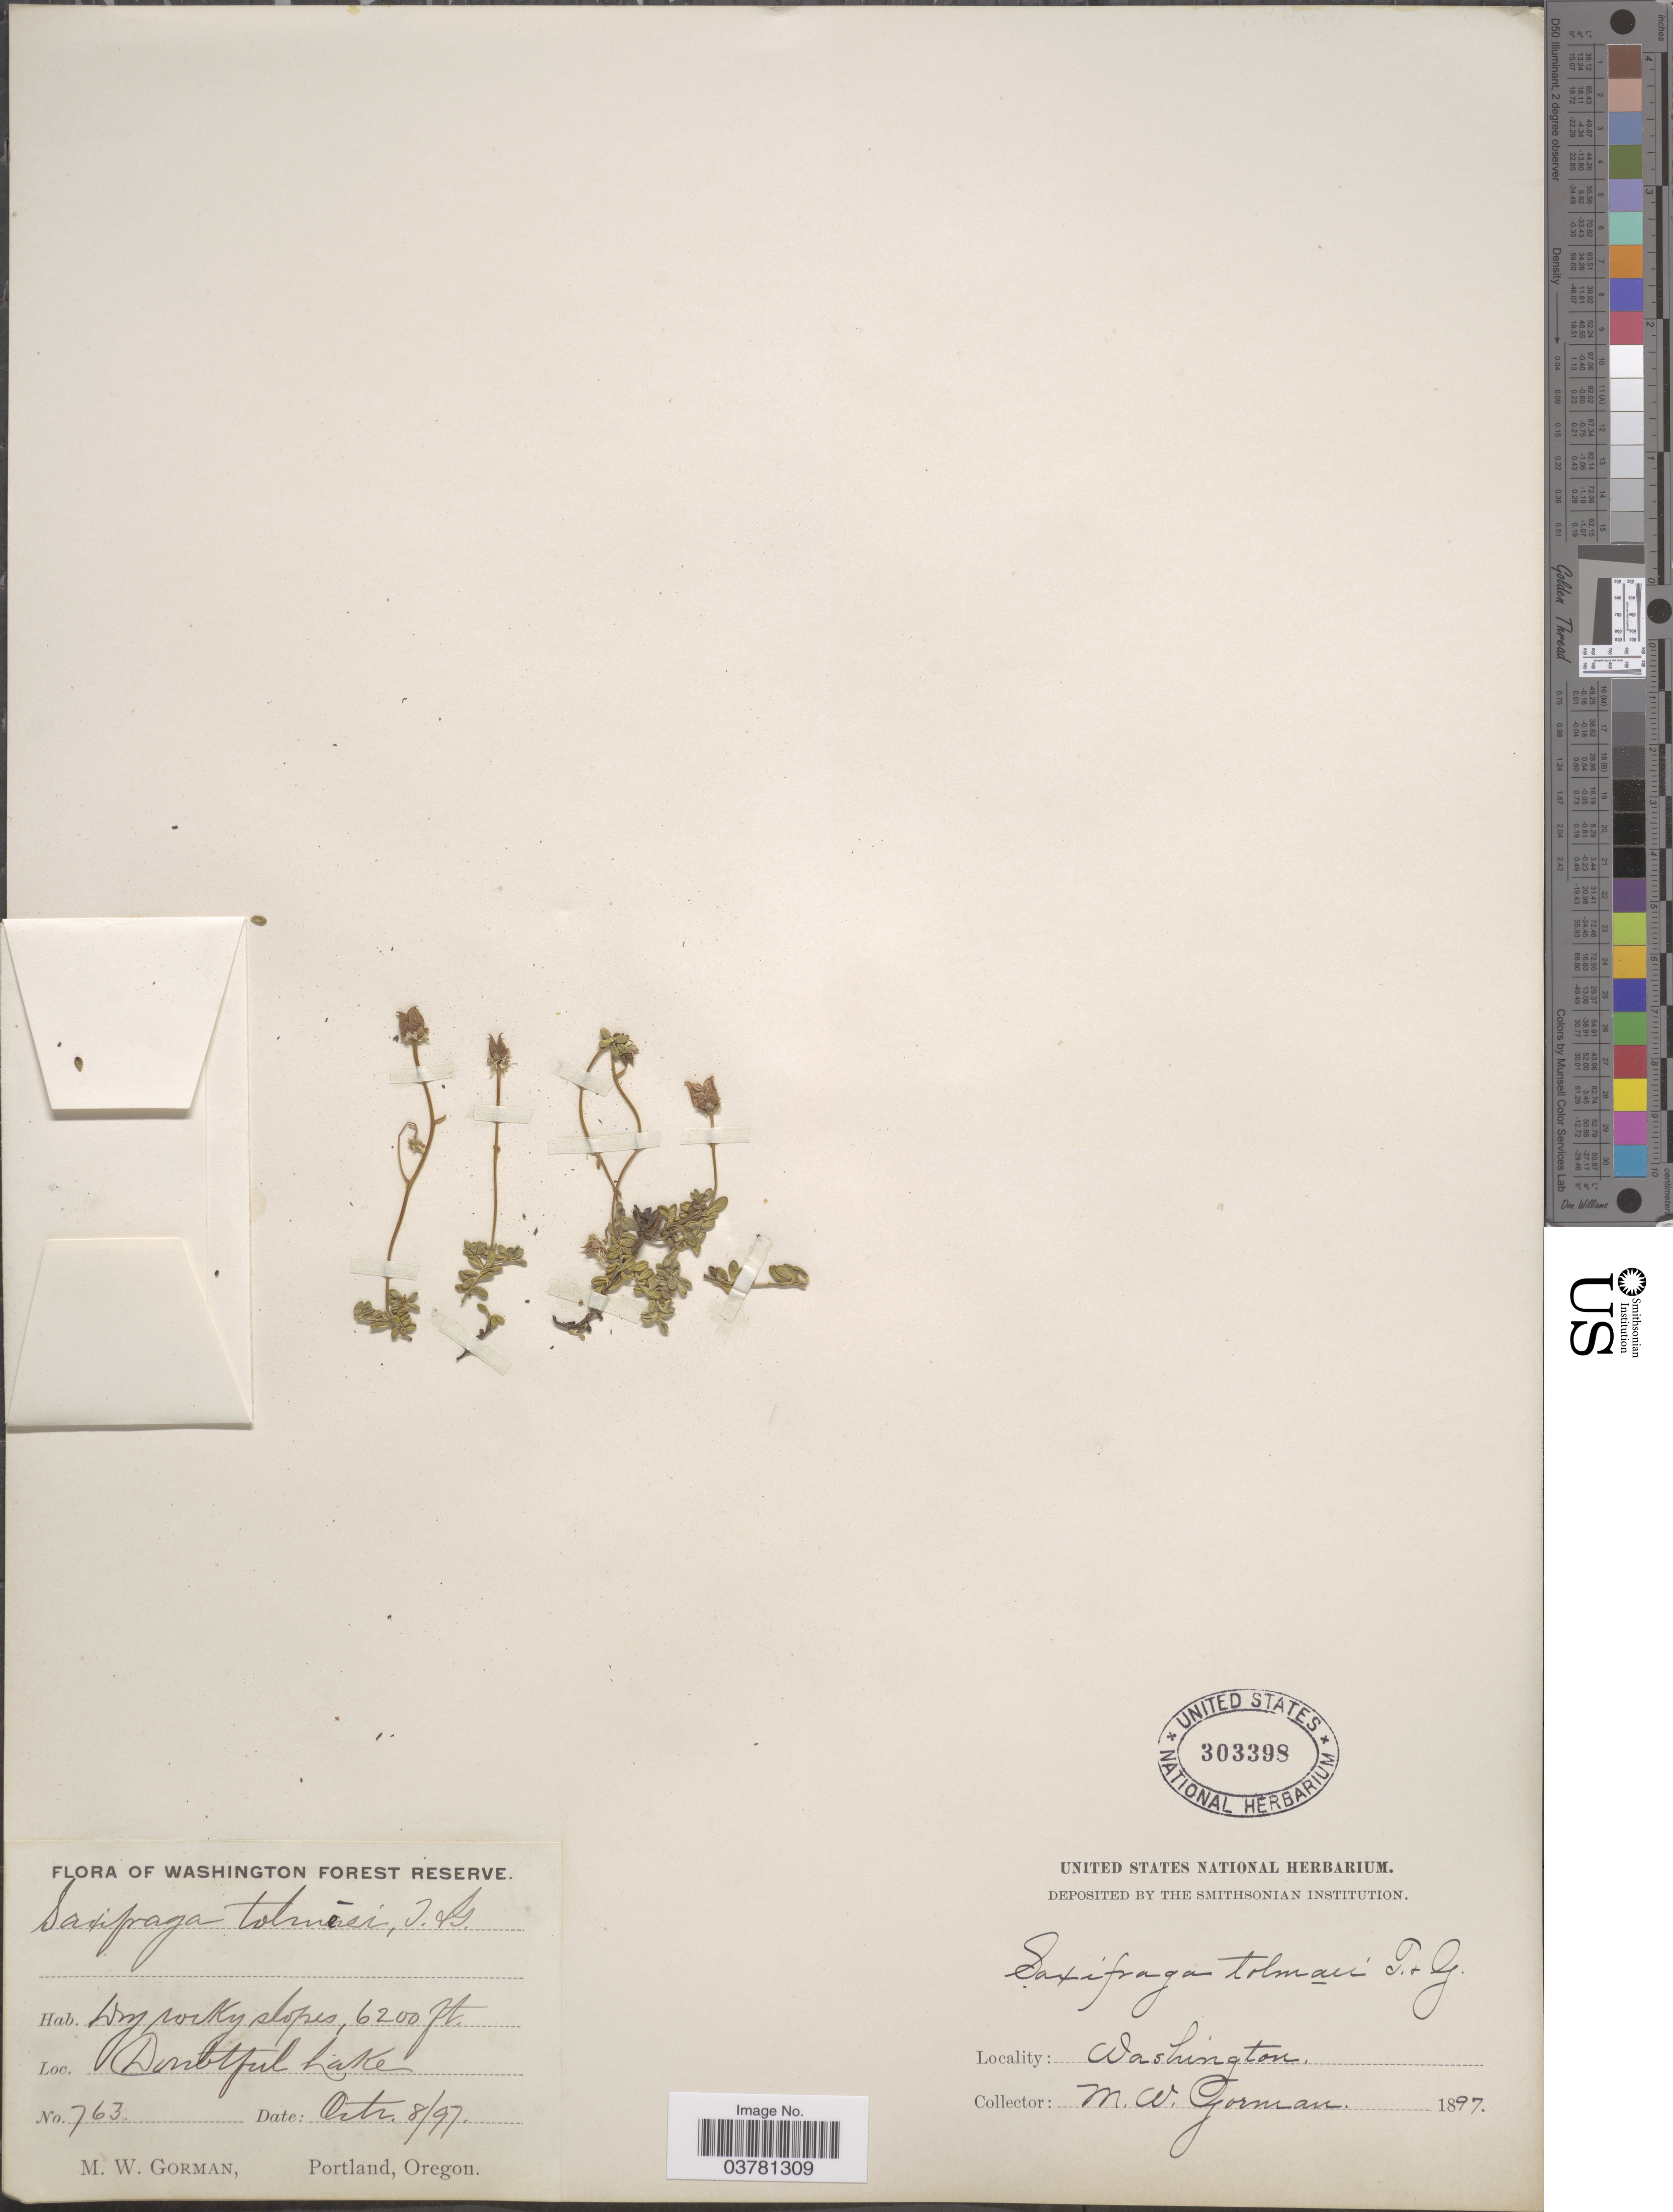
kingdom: Plantae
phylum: Tracheophyta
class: Magnoliopsida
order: Saxifragales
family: Saxifragaceae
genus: Micranthes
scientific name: Micranthes tolmiei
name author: (Torr. & A. Gray) Brouillet & Gornall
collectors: M. W. Gorman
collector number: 763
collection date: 1897-10-08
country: United States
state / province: Washington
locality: Washington Forest Reserve. Dry rocky slopes. Doubtful Lake.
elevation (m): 1890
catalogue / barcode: US 303398